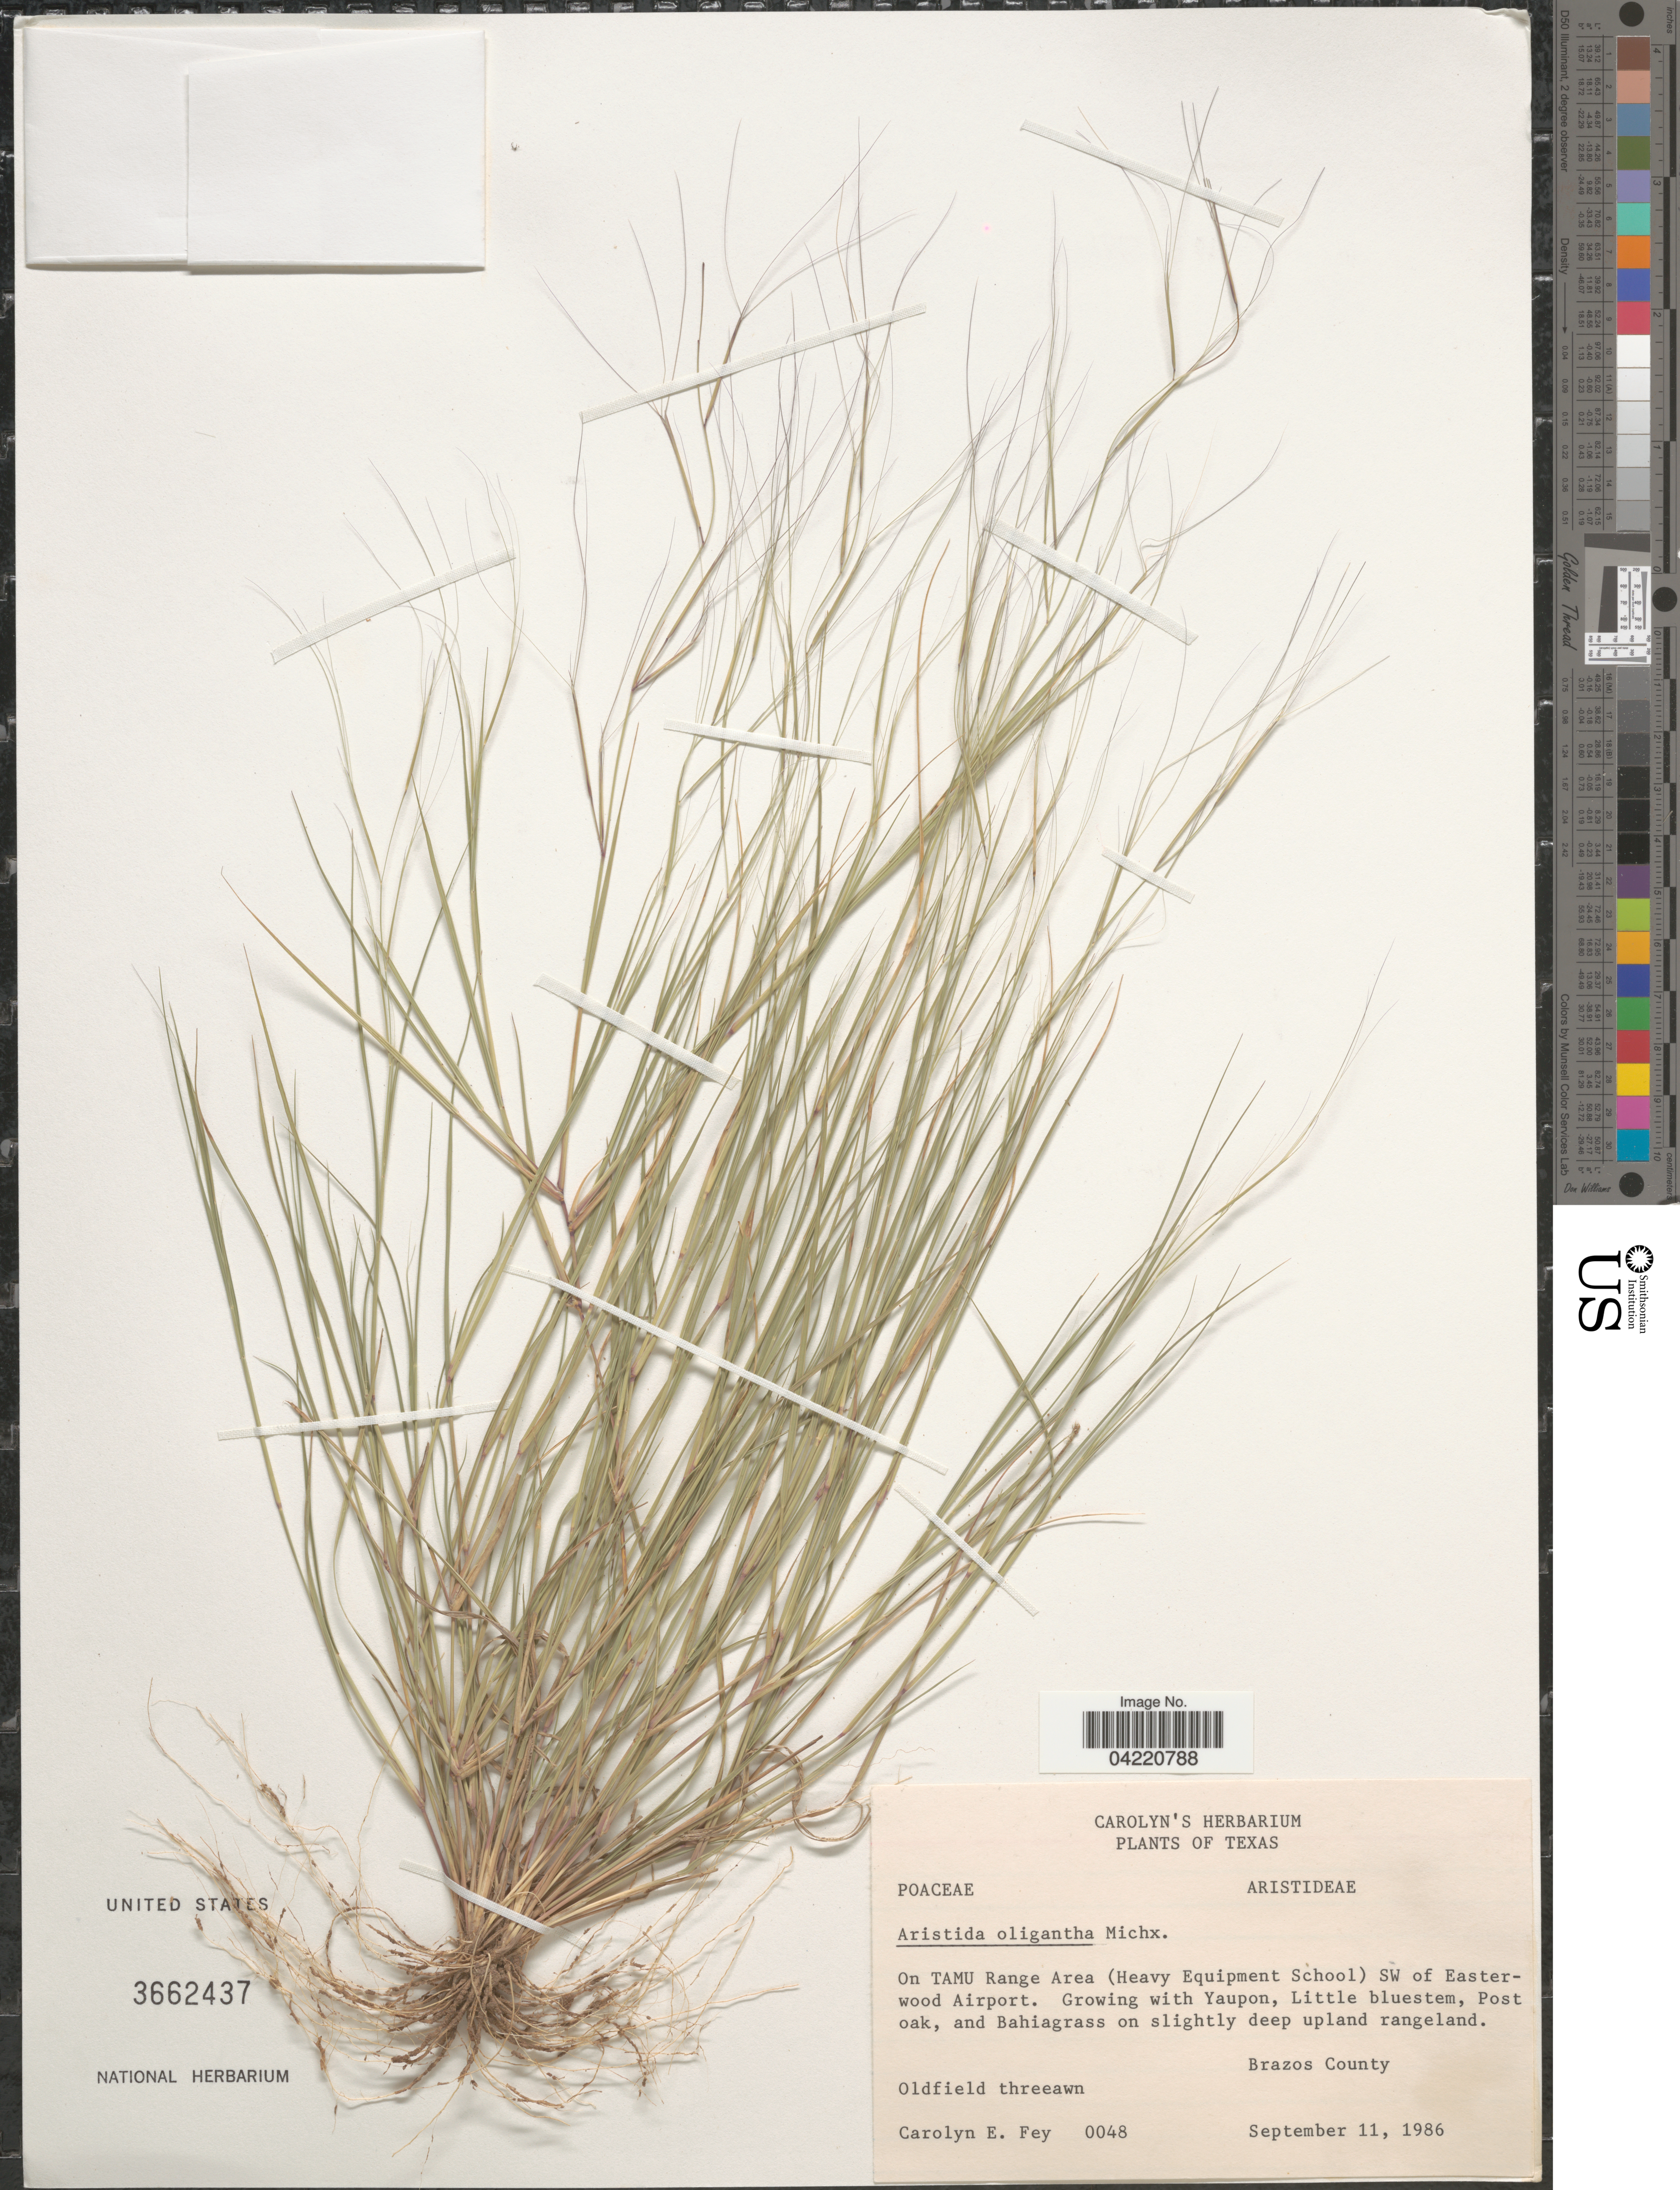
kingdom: Plantae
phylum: Tracheophyta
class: Liliopsida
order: Poales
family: Poaceae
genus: Aristida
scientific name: Aristida oligantha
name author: Michx.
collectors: C. Fey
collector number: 0048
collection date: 1986-09-11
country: United States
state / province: Texas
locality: On Tamu Range Area (Heavy Equipment School) SW of Easter-wood Airport. Brazos County.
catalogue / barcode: US 3662437